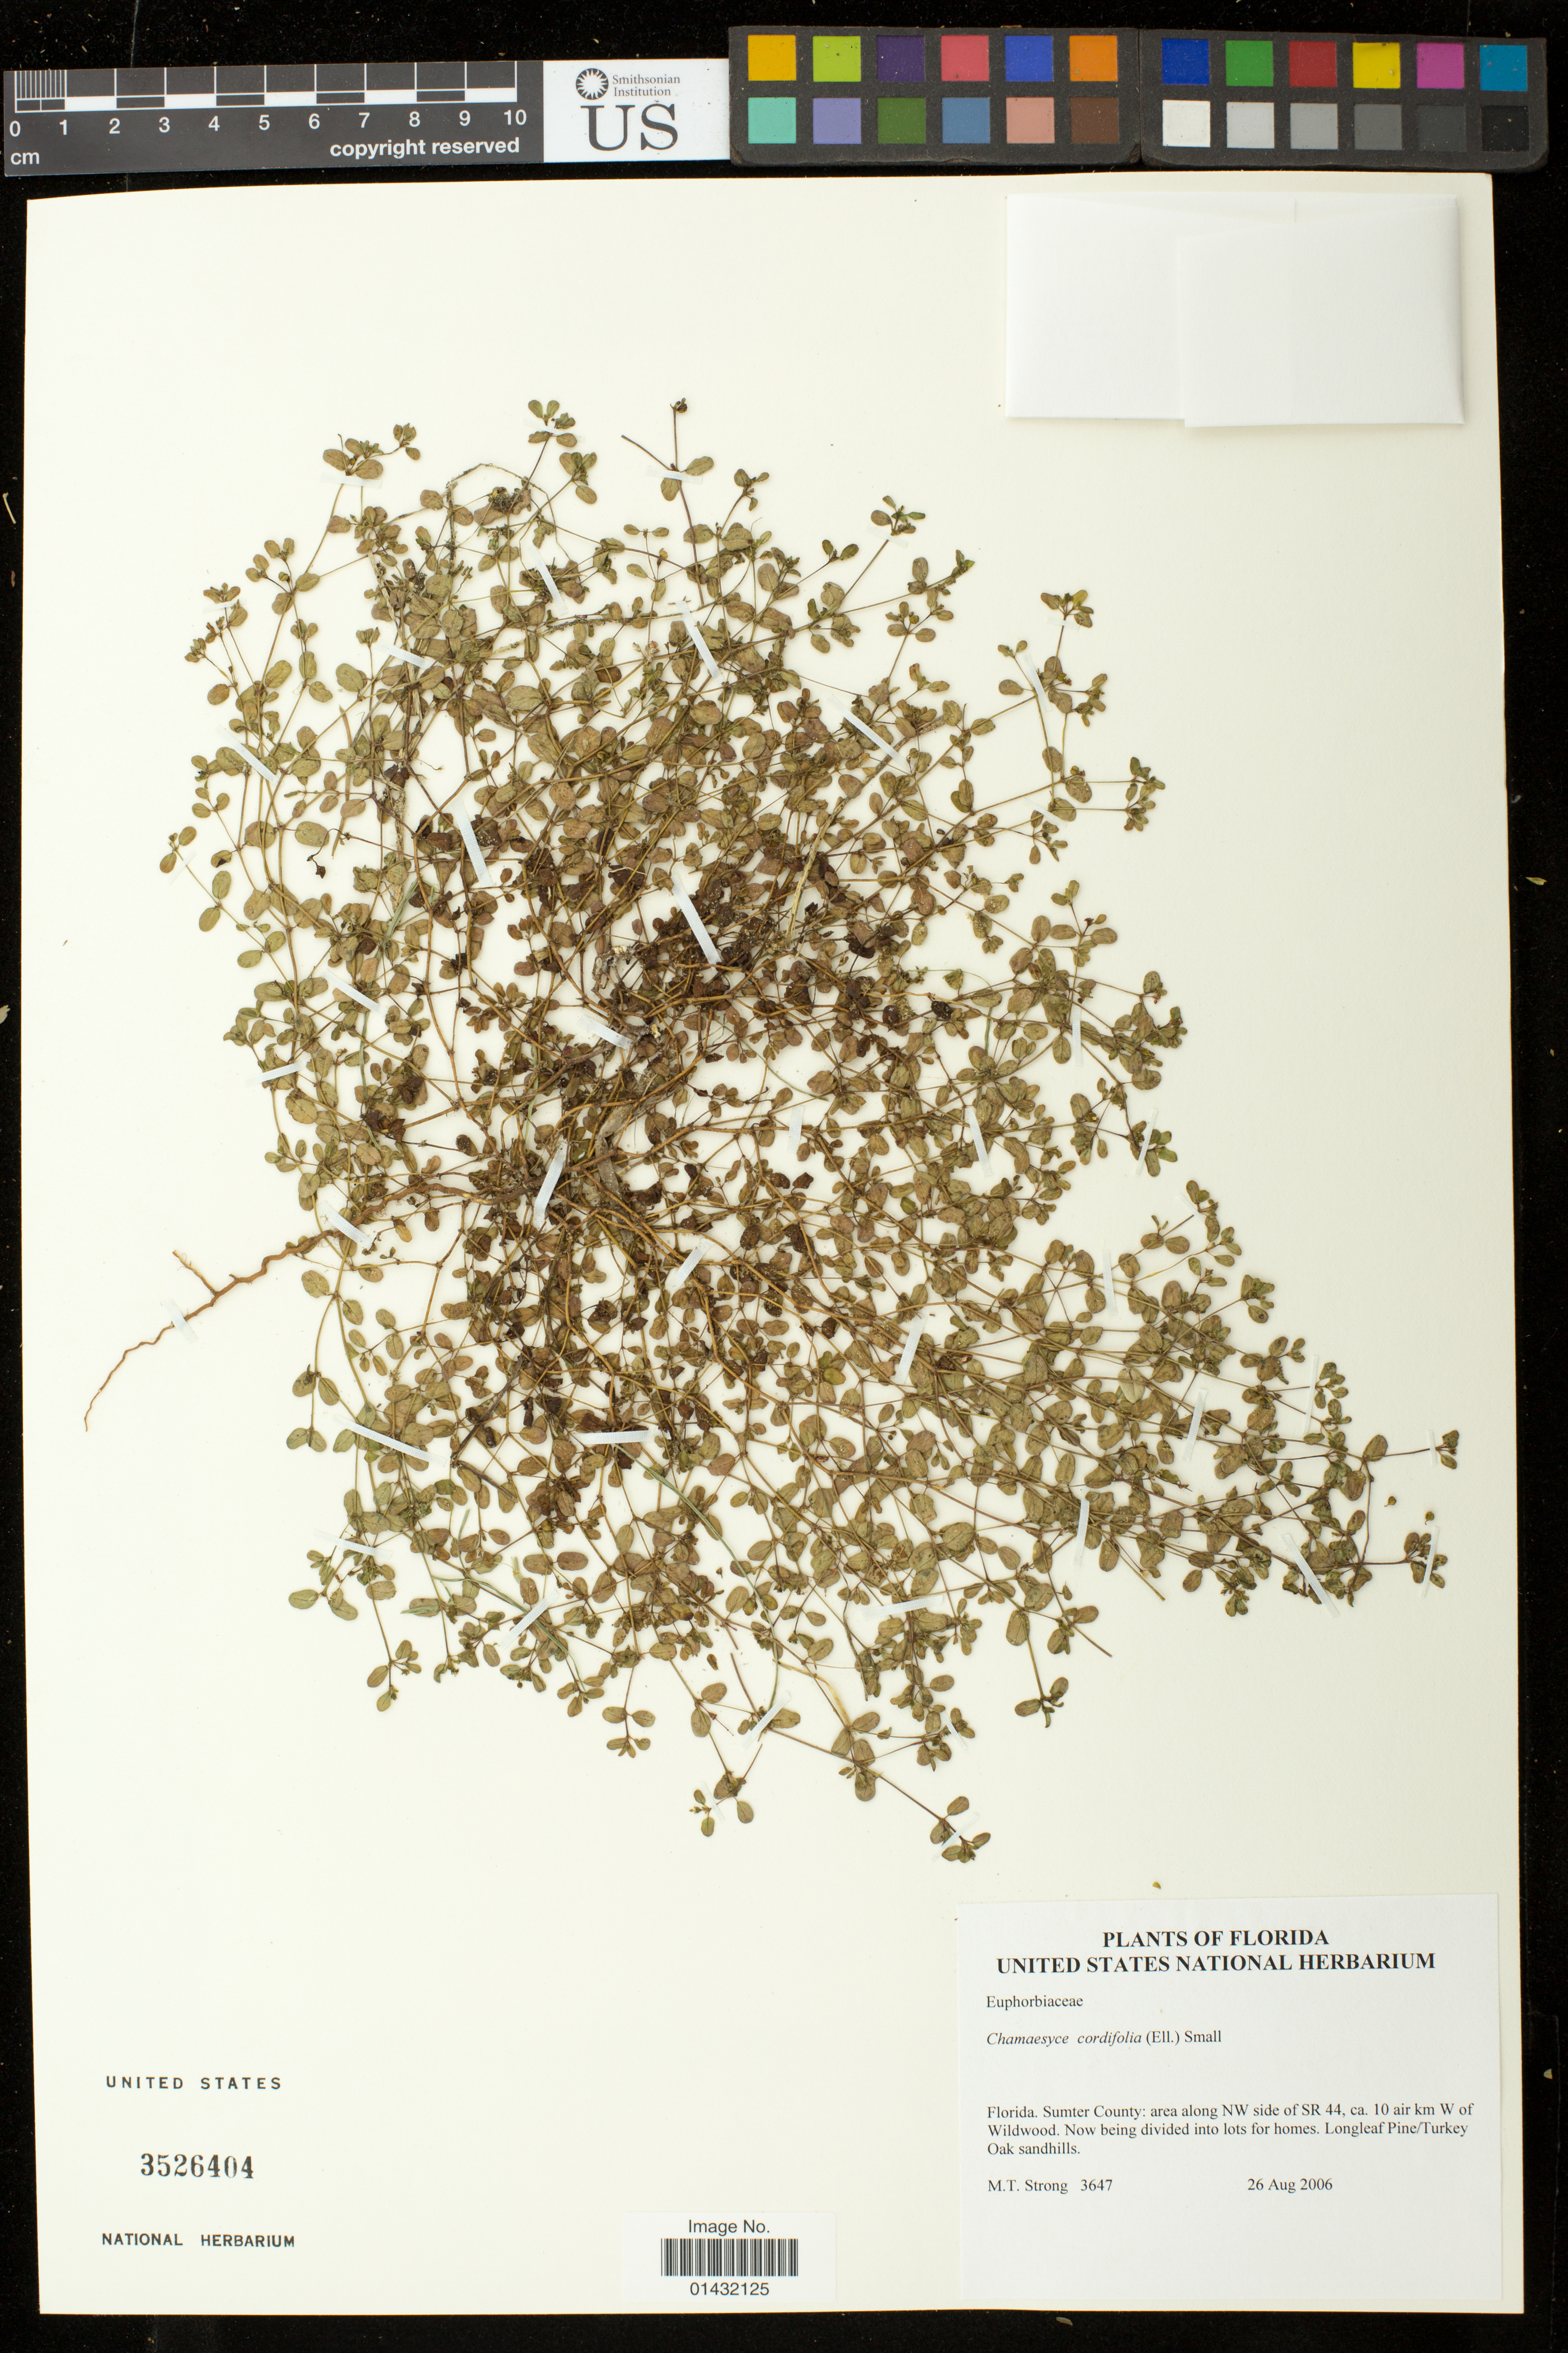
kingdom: Plantae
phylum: Tracheophyta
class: Magnoliopsida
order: Malpighiales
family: Euphorbiaceae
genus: Euphorbia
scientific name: Euphorbia cordifolia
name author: C.A. Mey. & Boiss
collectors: M. T. Strong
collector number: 3647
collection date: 2006-08-26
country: United States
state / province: Florida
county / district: Sumter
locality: Area along NW side of SR 44, ca. 10 air km W of Wildwood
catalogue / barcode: US 3526404